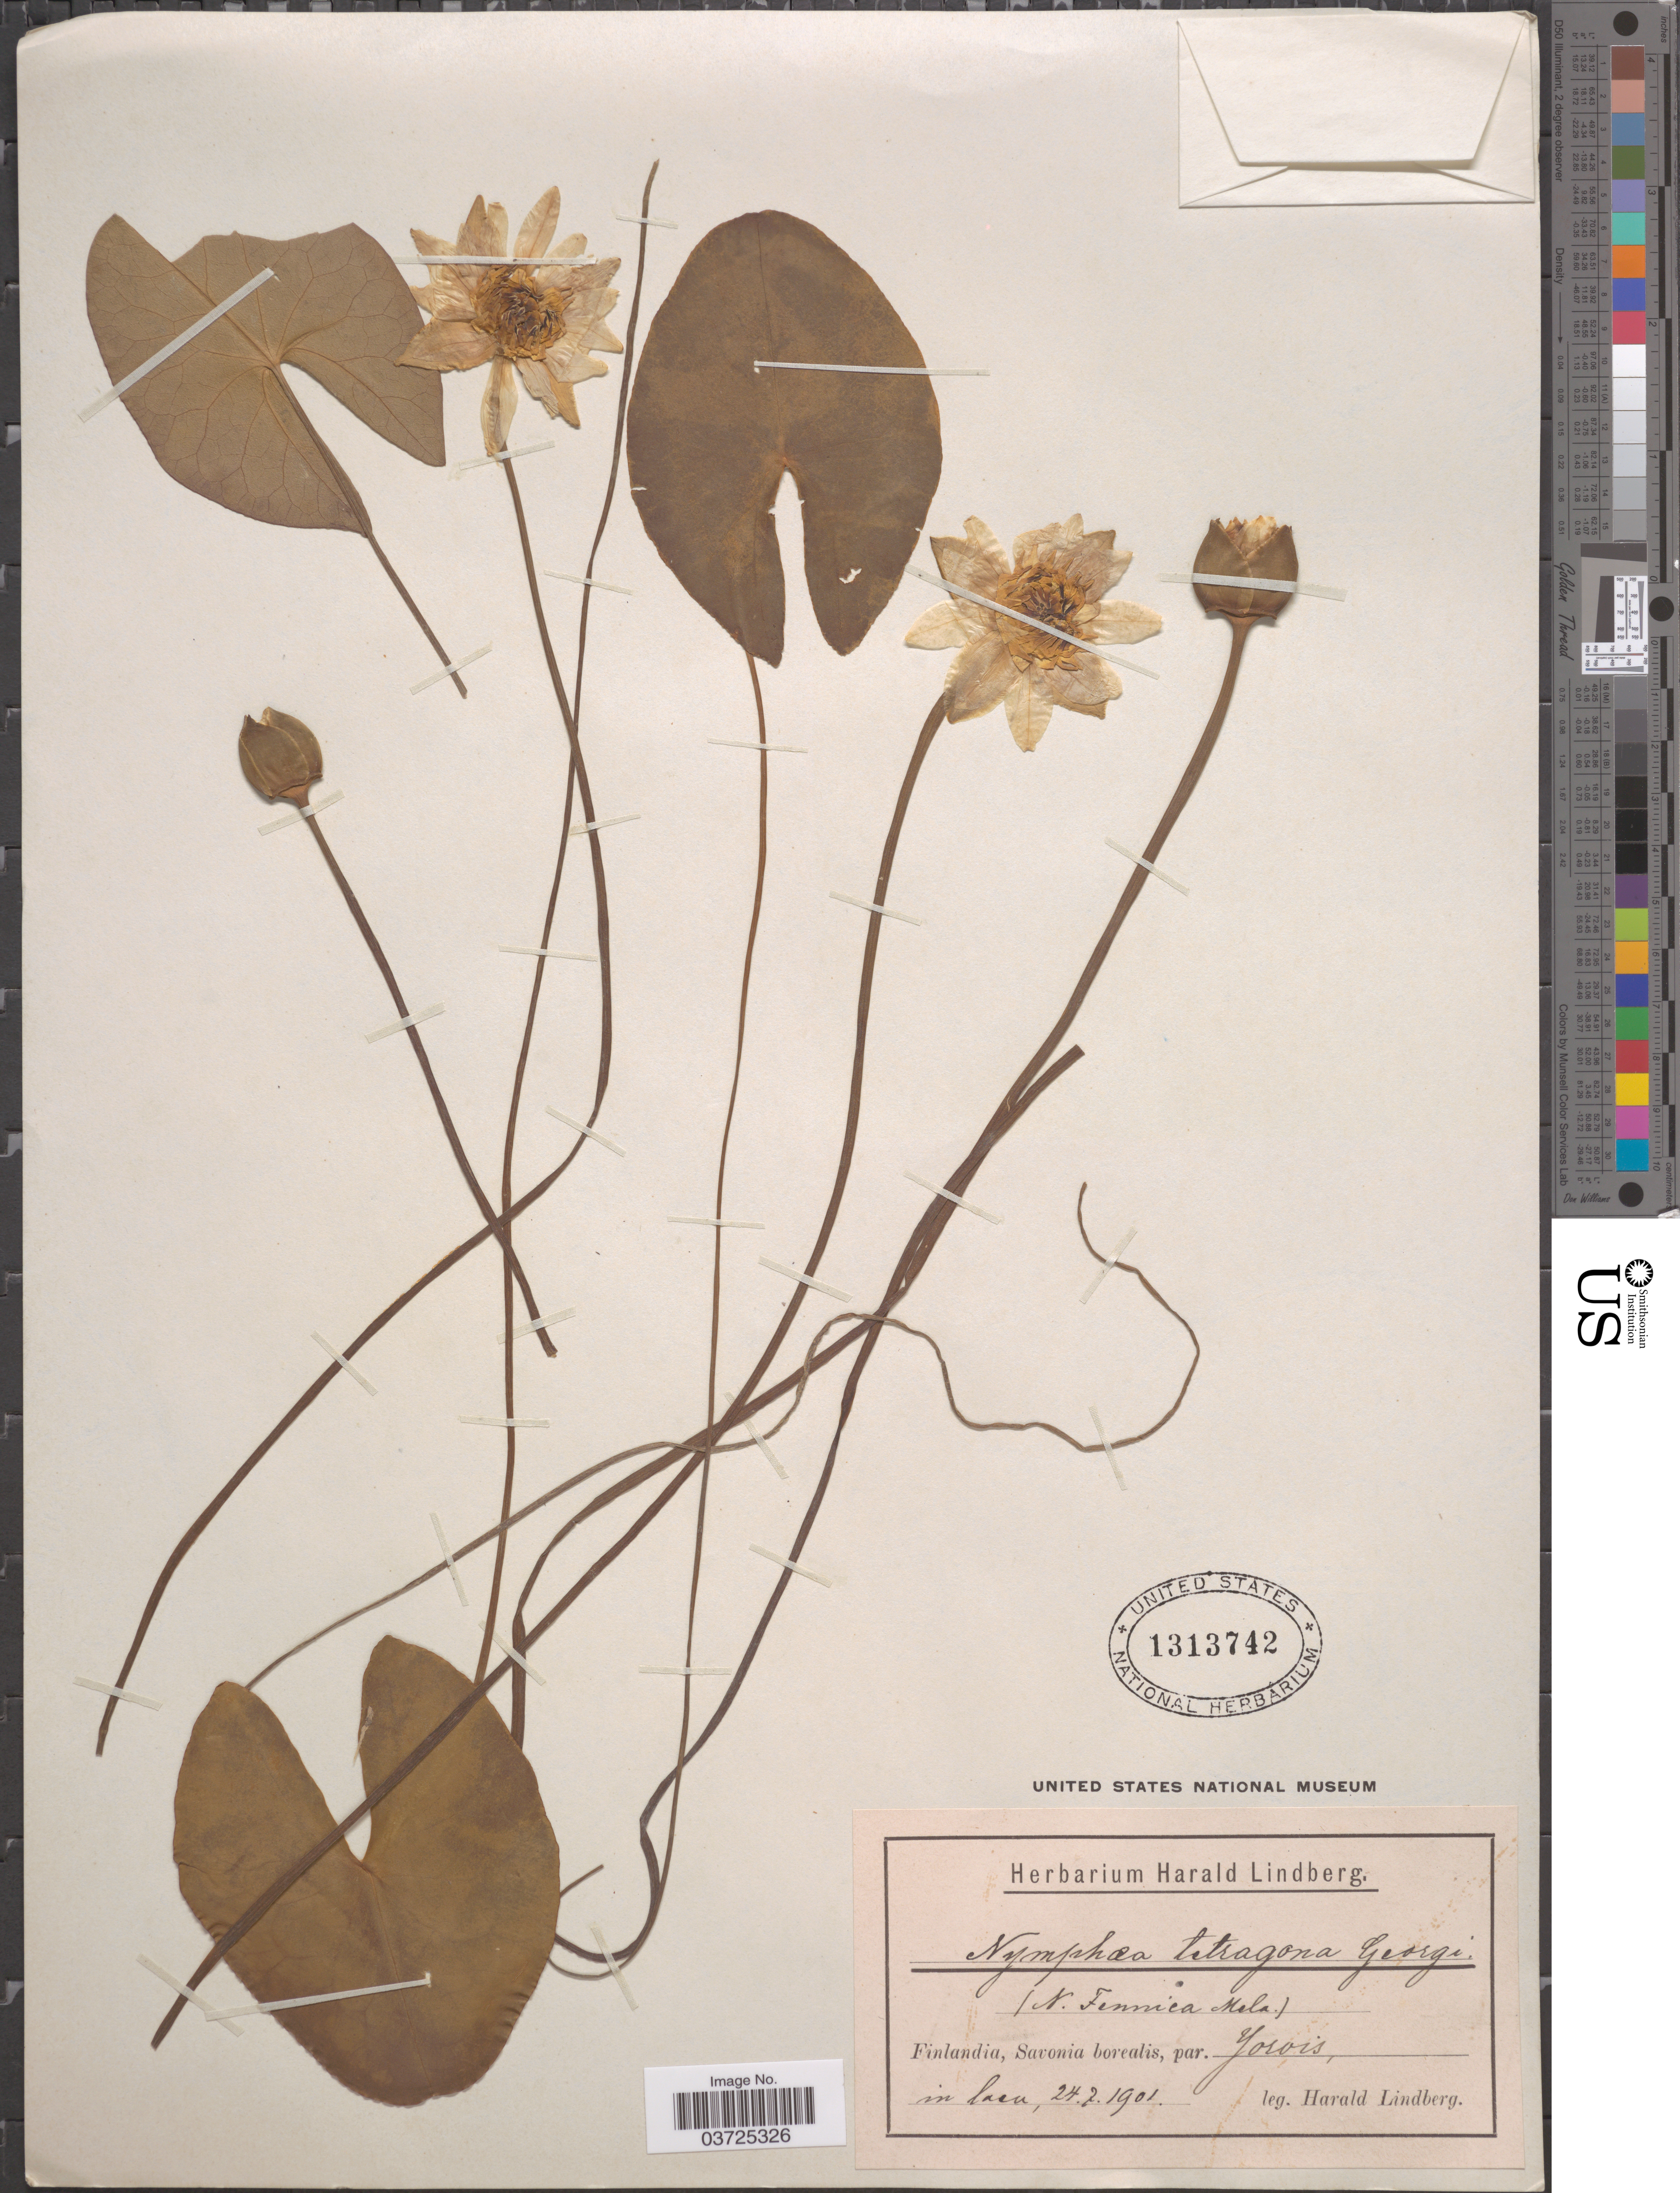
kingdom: Plantae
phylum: Tracheophyta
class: Magnoliopsida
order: Nymphaeales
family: Nymphaeaceae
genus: Nymphaea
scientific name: Nymphaea tetragona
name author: Georgi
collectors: H. Lindberg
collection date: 1901-07-24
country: Finland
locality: Finlandia, Savonia borealis, par. Yorois.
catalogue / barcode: US 1313742